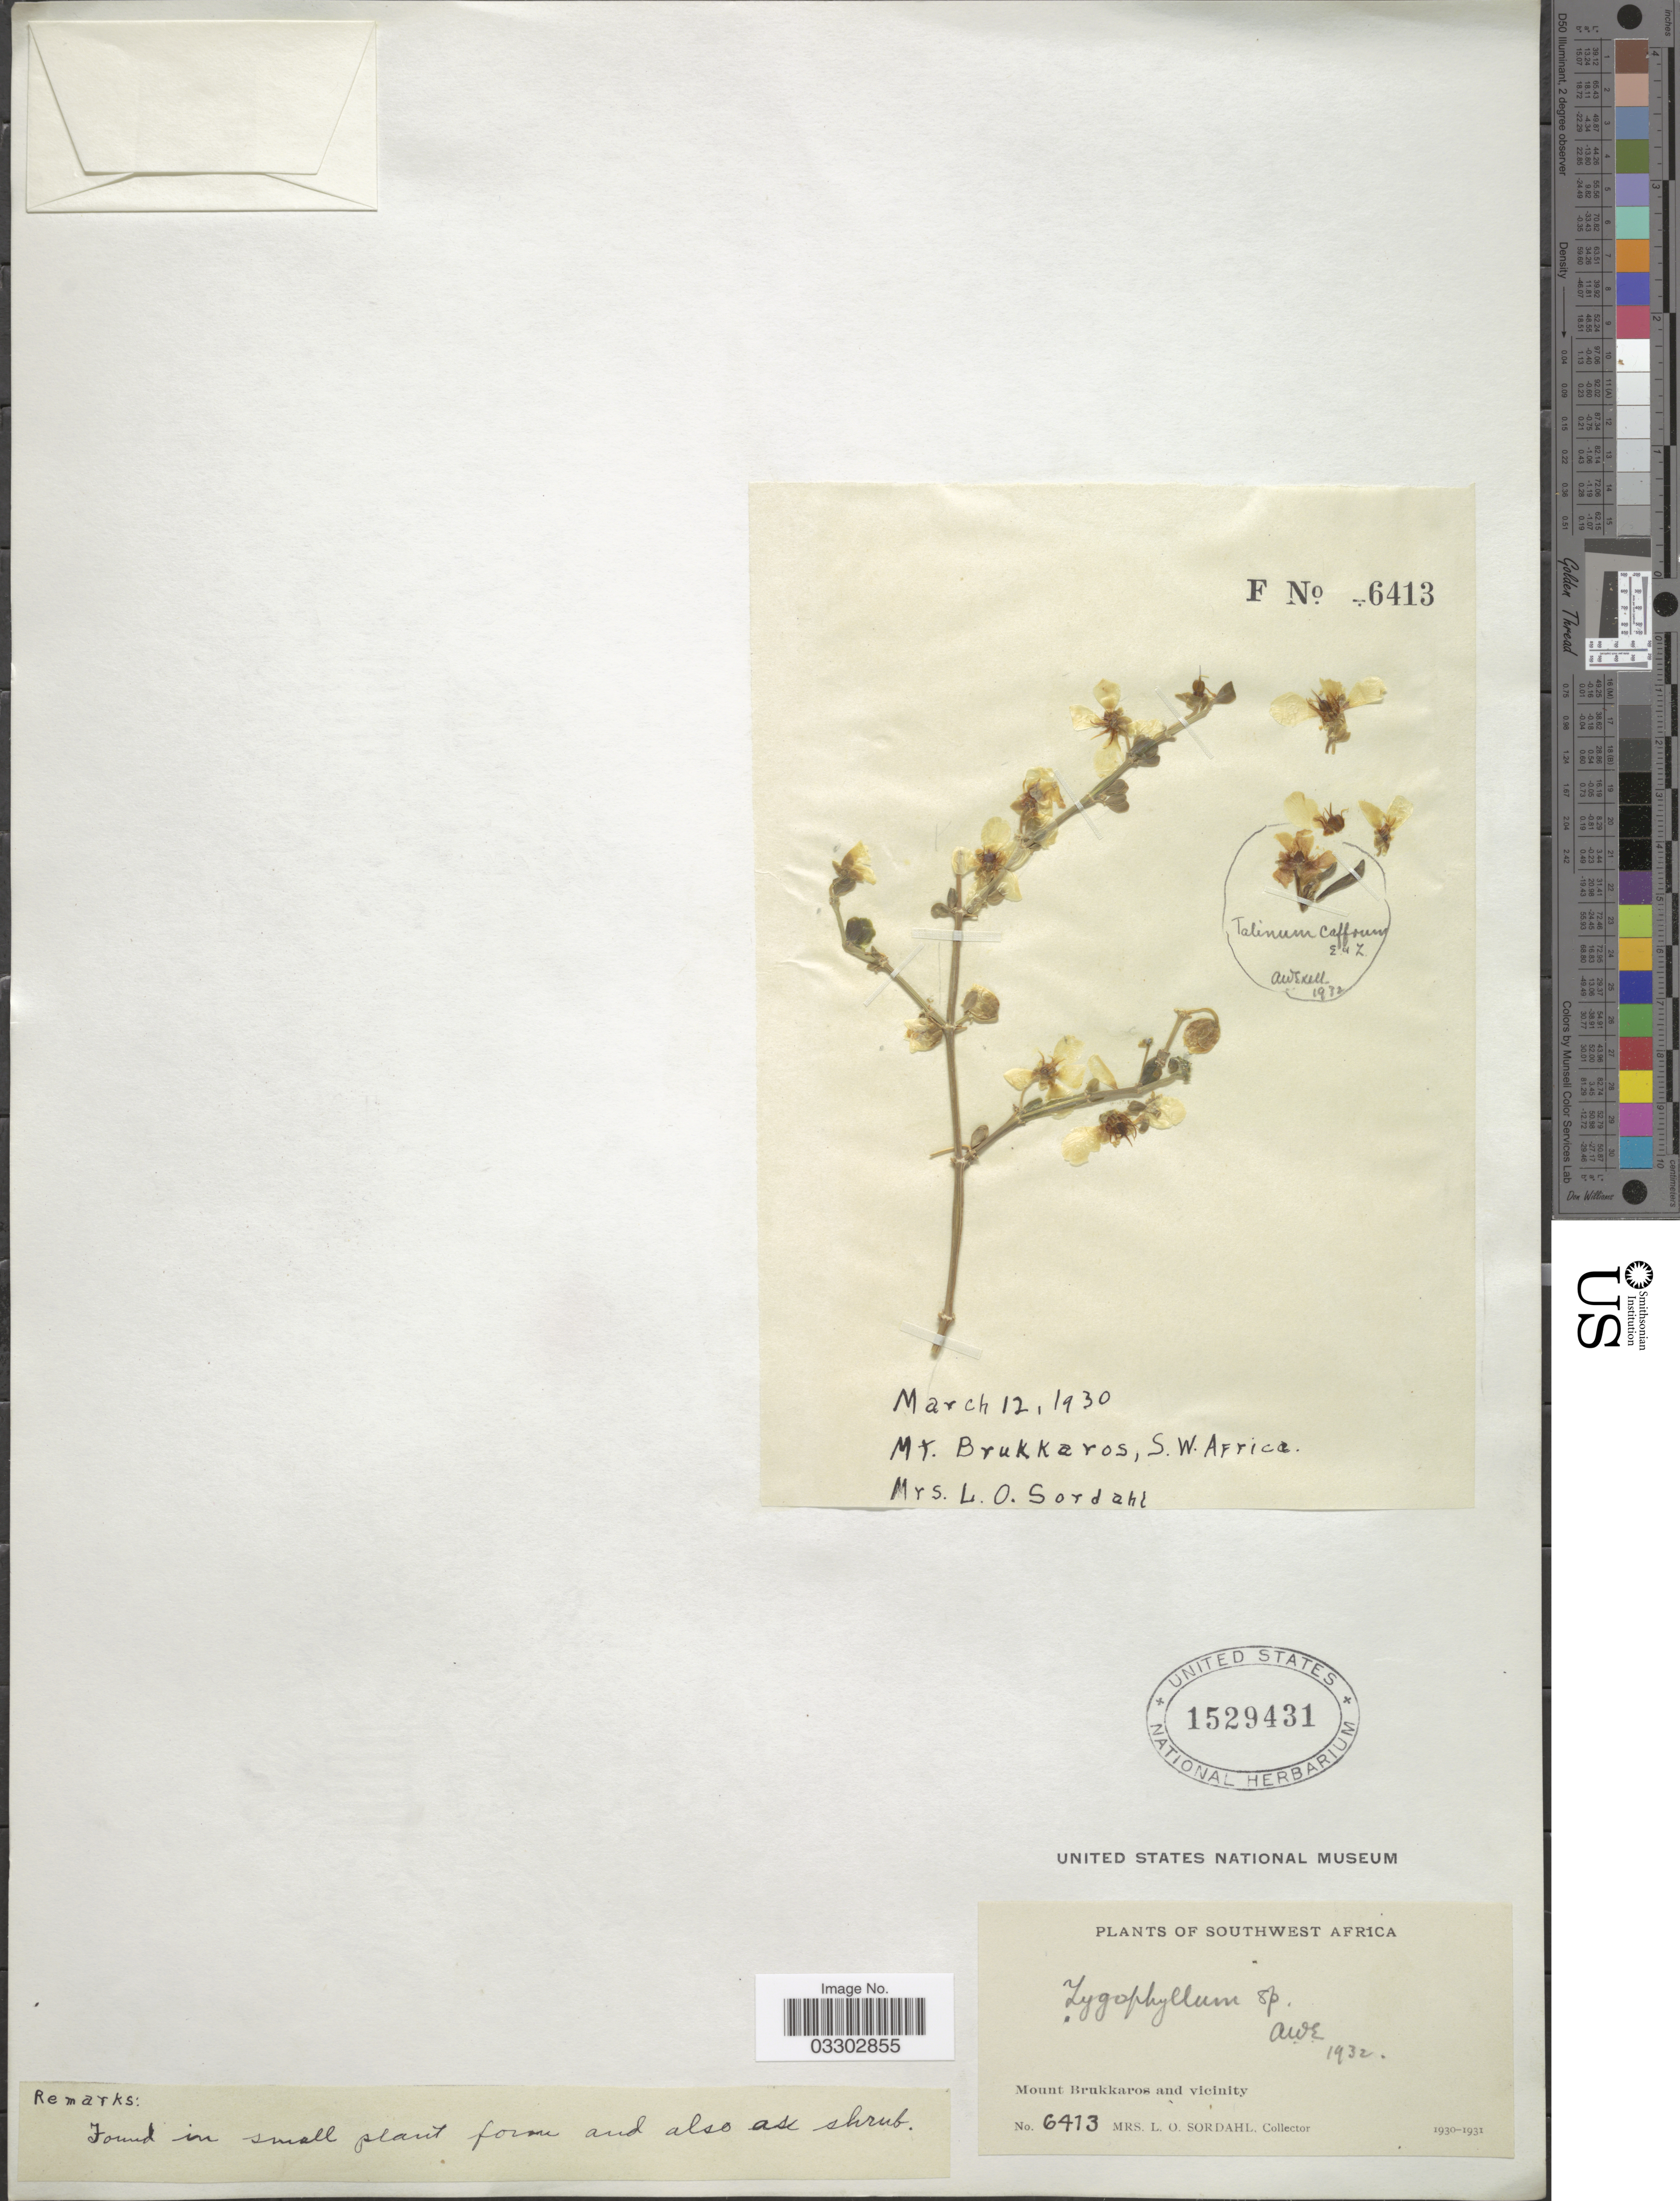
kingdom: Plantae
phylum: Tracheophyta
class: Magnoliopsida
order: Zygophyllales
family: Zygophyllaceae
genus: Zygophyllum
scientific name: Zygophyllum sp.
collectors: L. Sordahl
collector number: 6413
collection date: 1930-03-12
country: Namibia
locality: Southwest Africa. Mount Brukkaros and vicinity.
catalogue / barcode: US 1529431